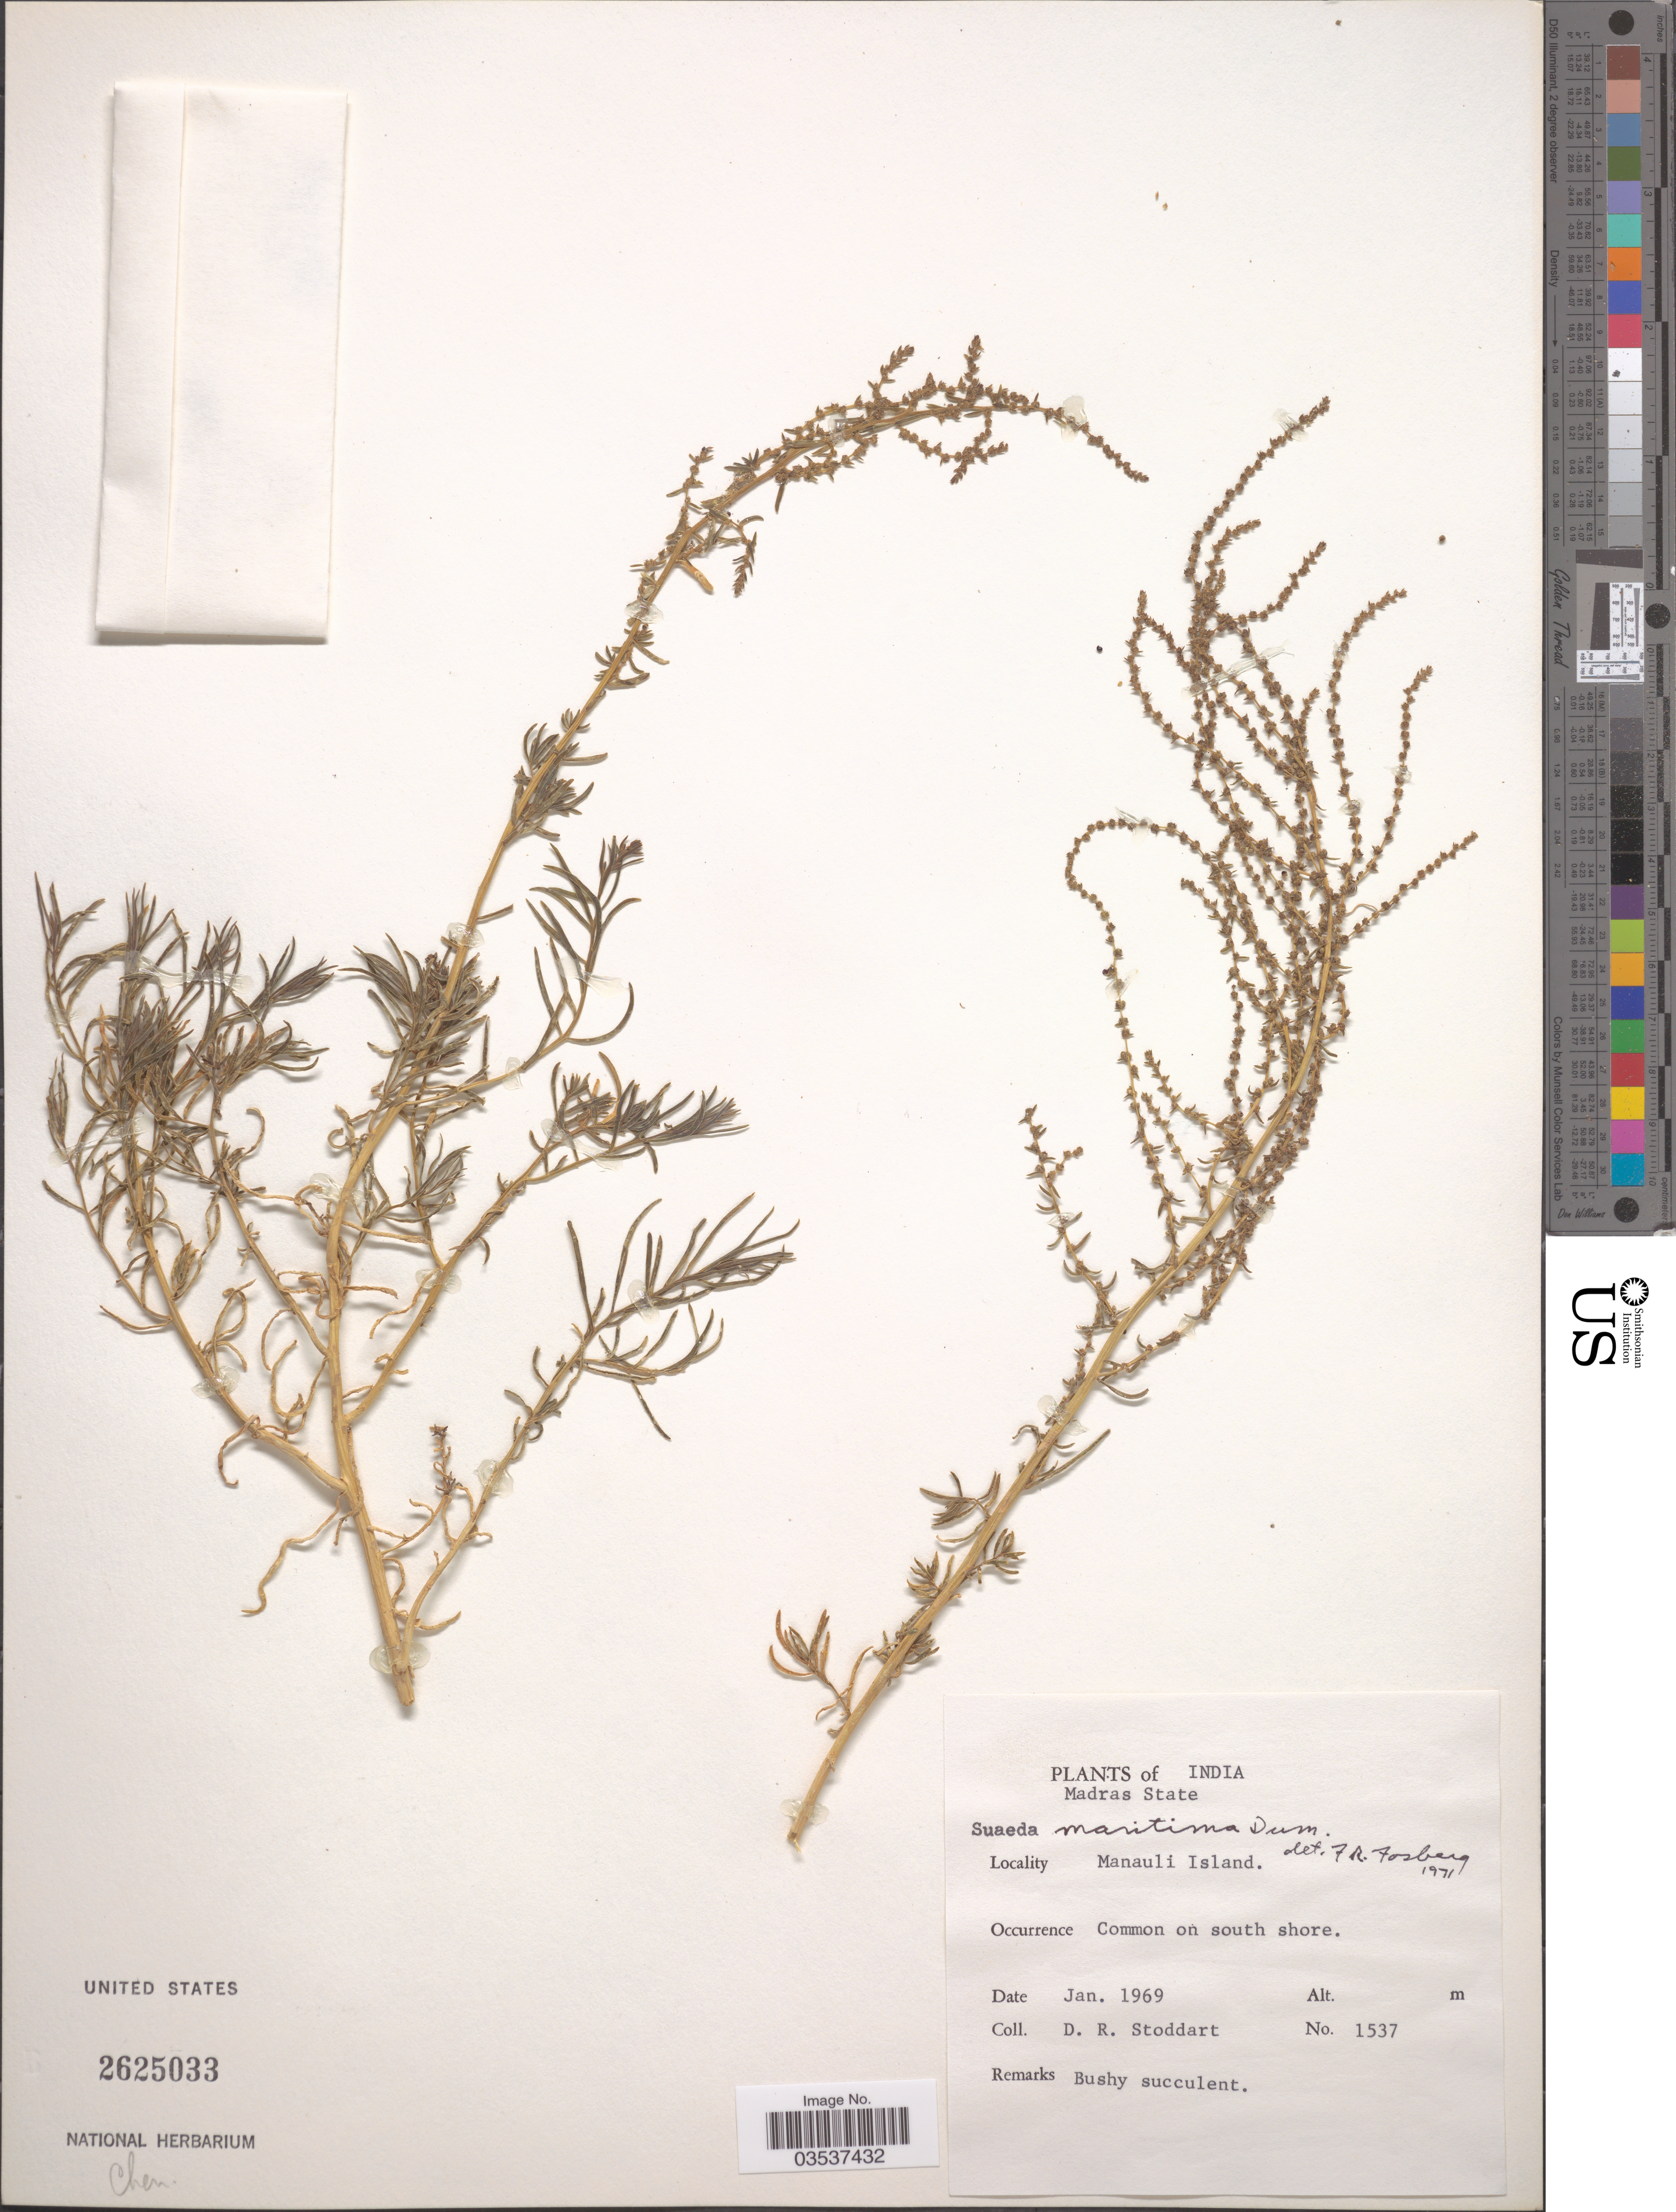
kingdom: Plantae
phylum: Tracheophyta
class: Magnoliopsida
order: Caryophyllales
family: Amaranthaceae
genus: Suaeda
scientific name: Suaeda maritima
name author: (L.) Dumort.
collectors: D. R. Stoddart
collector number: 1537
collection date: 1969-01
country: India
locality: Madras State. Manauli Island. Common on south shore.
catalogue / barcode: US 2625033